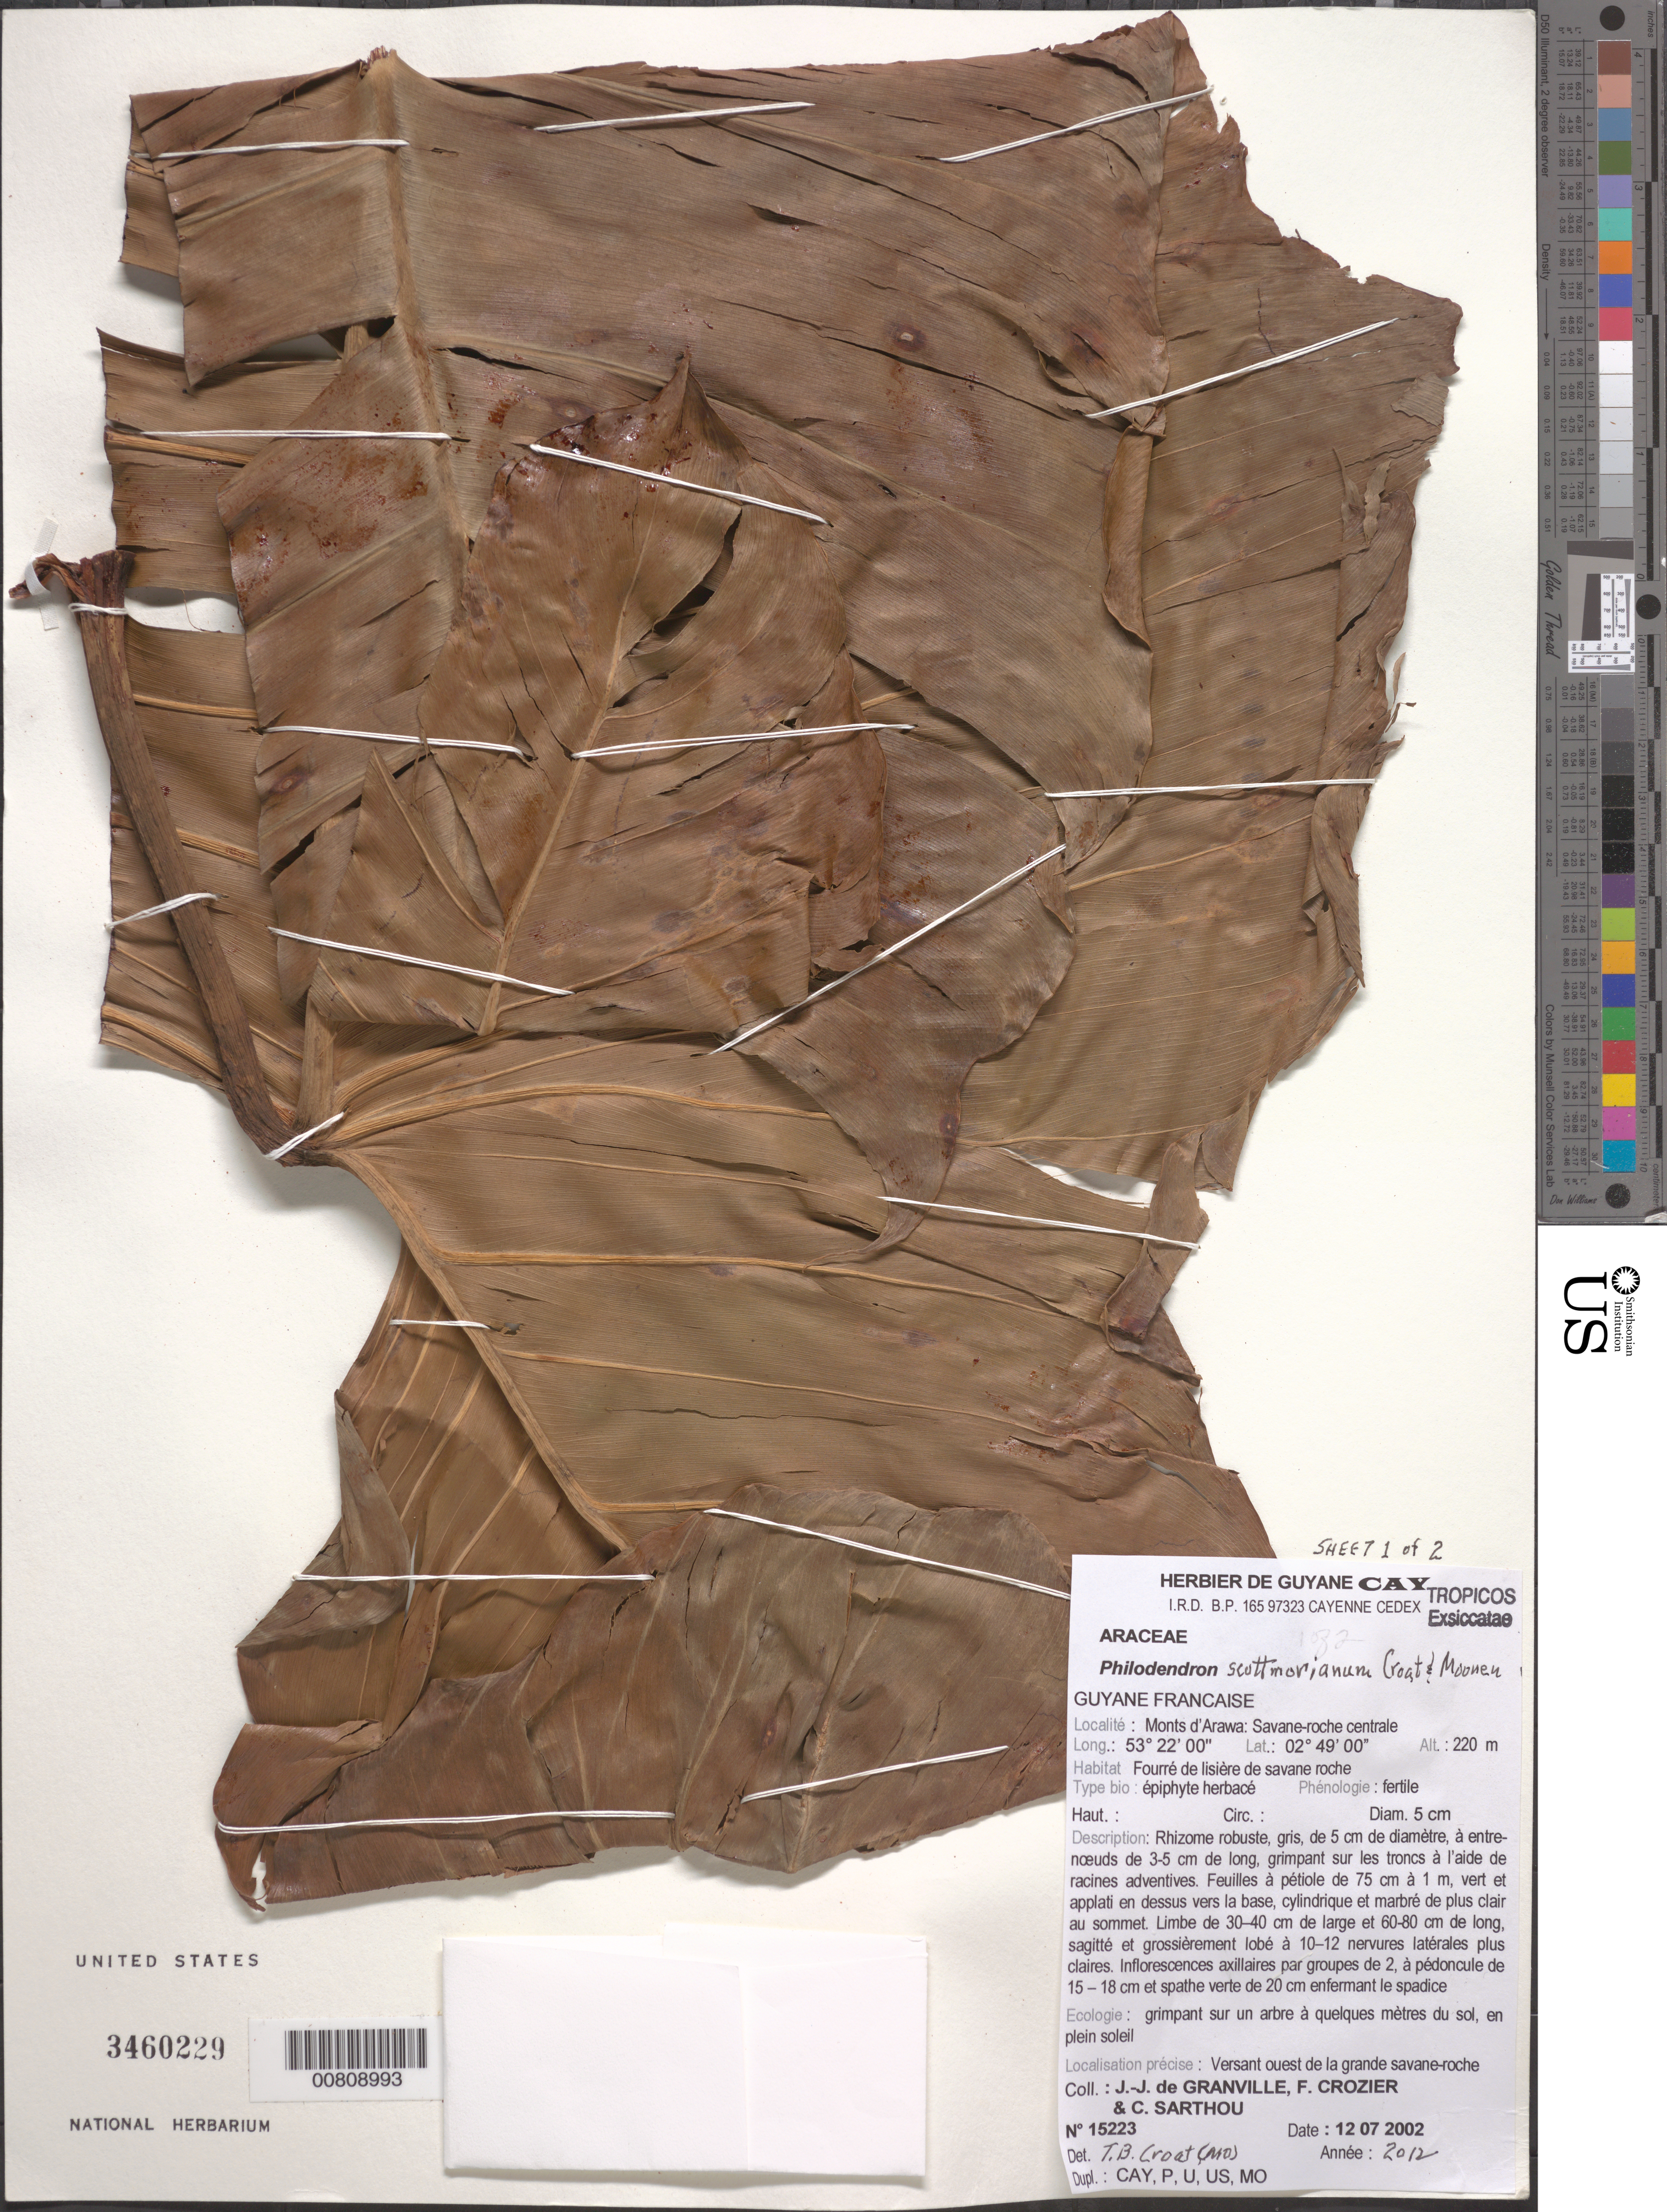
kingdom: Plantae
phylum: Tracheophyta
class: Liliopsida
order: Alismatales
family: Araceae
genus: Philodendron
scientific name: Philodendron scottmorianum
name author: Croat & Moonen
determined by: Croat, Thomas B., Missouri Botanical Garden (MO)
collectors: J.-J. de Granville, F. Crozier & C. Sarthou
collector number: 15223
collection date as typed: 12-Jul-02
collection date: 2002-07-12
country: French Guiana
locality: Monts d'Arawa, zone de la savane-roche centrale, versant ouest de la grande savane-roche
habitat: Fourré de lisière de savane roshe, grimpant sur un arbre a quelques metres du sol, en plein soleil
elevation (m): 220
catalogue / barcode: US 2460229